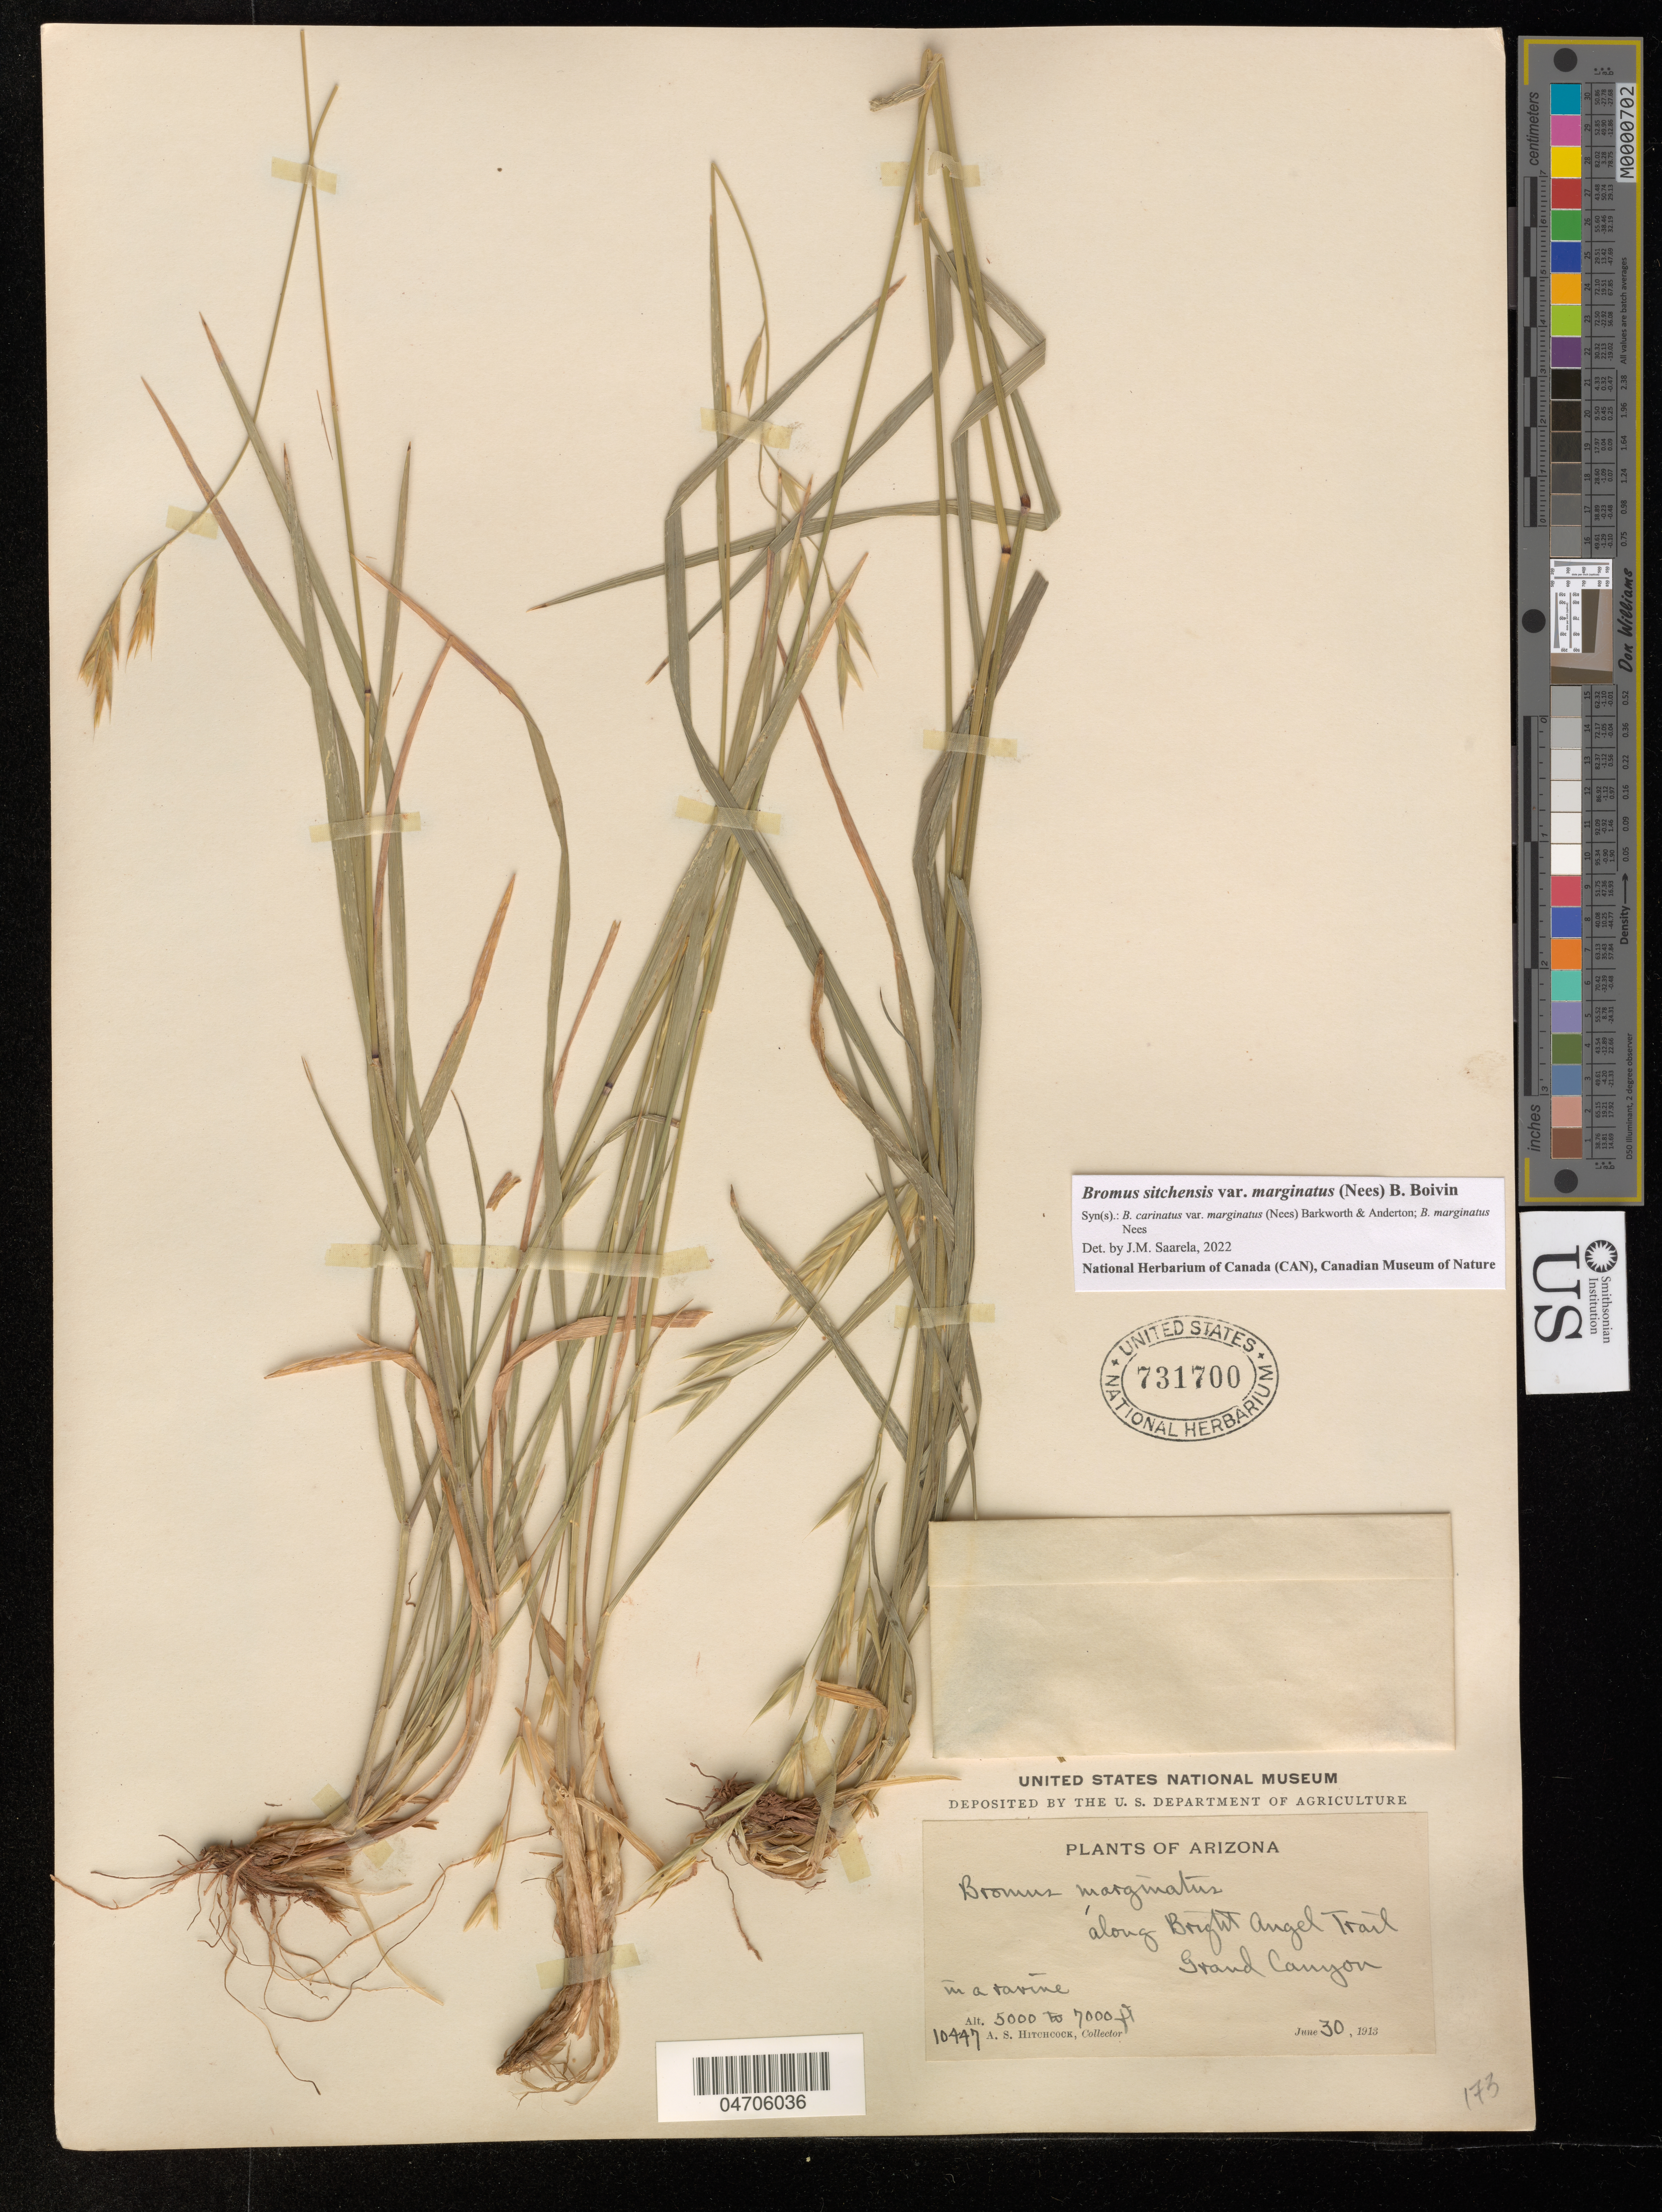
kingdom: Plantae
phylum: Tracheophyta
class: Liliopsida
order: Poales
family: Poaceae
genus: Bromus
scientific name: Bromus sitchensis var. marginatus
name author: (Nees) B. Boivin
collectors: A. Hitchcock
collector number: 10447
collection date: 1913-06-30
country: United States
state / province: Arizona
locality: Along Bright Angel Trail. Grand Canyon. In a ravine.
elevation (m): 1524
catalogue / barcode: US 731700